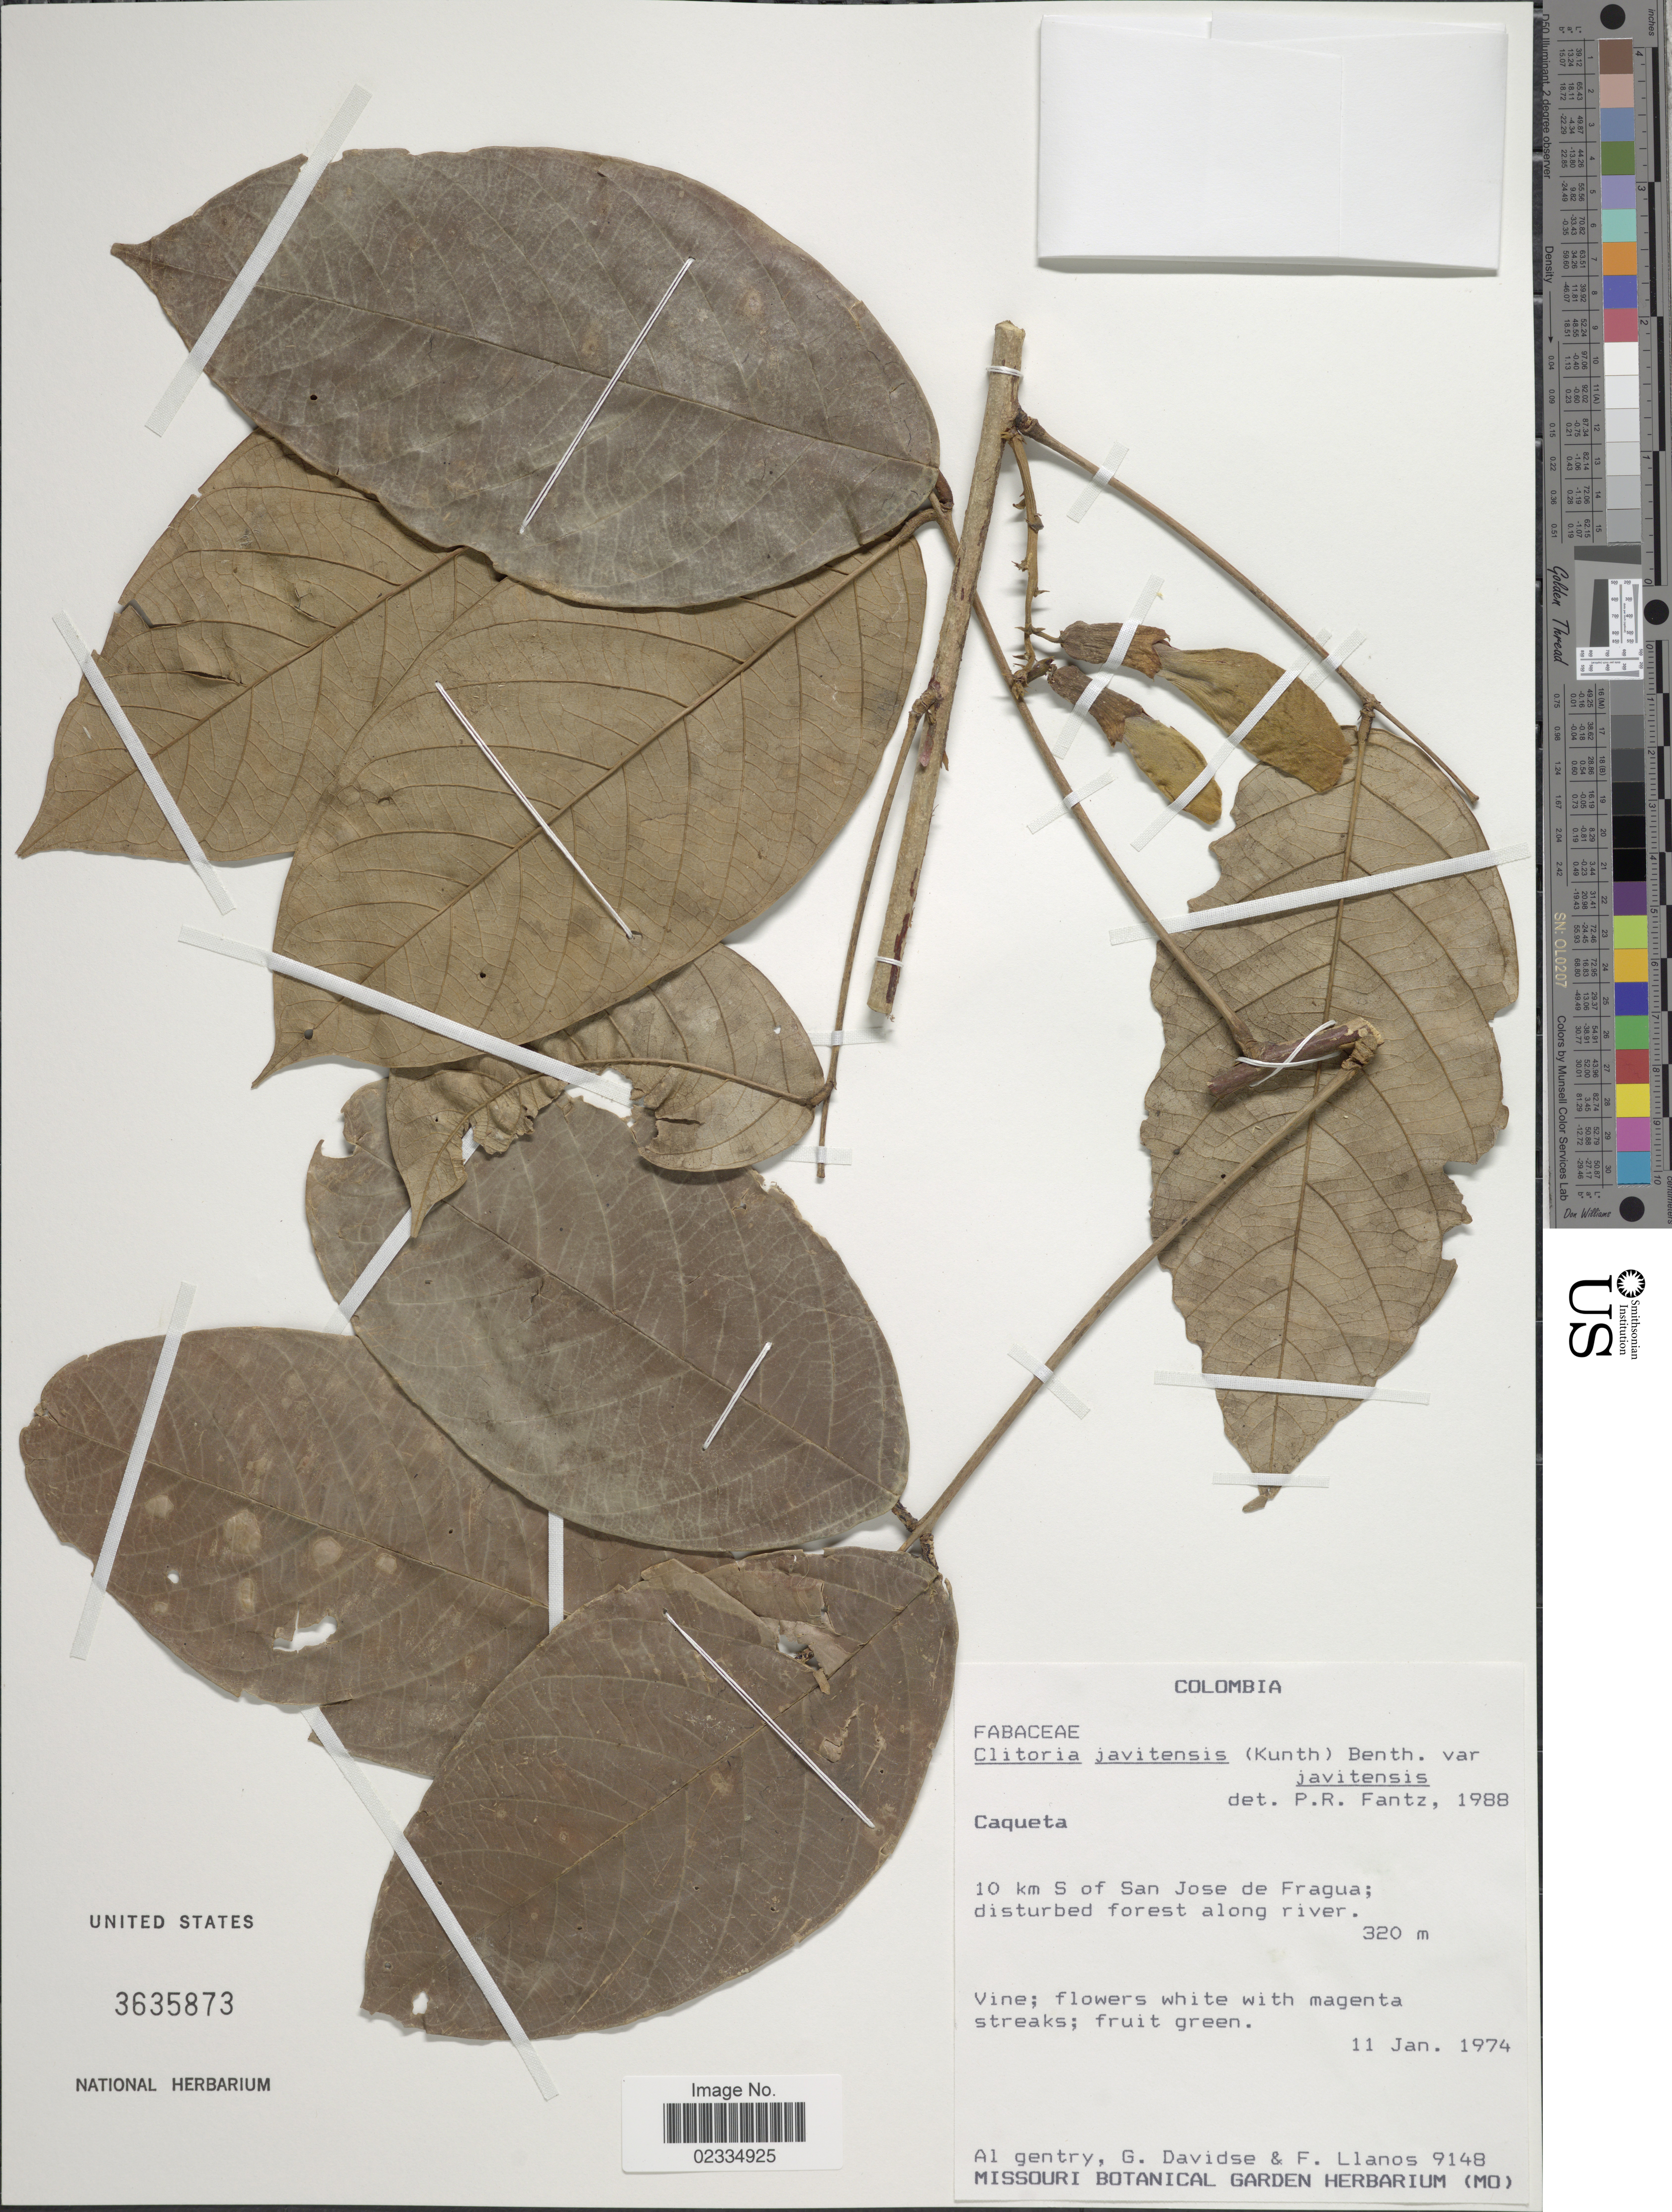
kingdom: Plantae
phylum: Tracheophyta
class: Magnoliopsida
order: Fabales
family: Fabaceae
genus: Clitoria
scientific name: Clitoria javitensis f. javitensis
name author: (Kunth) Benth.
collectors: A. H. Gentry, G. Davidse & F. Llanos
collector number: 7149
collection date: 1974-01-11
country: Colombia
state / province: Caquetá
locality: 10 km S of San Jose de Fragua, disturbed forest along river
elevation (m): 320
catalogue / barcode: US 3635873